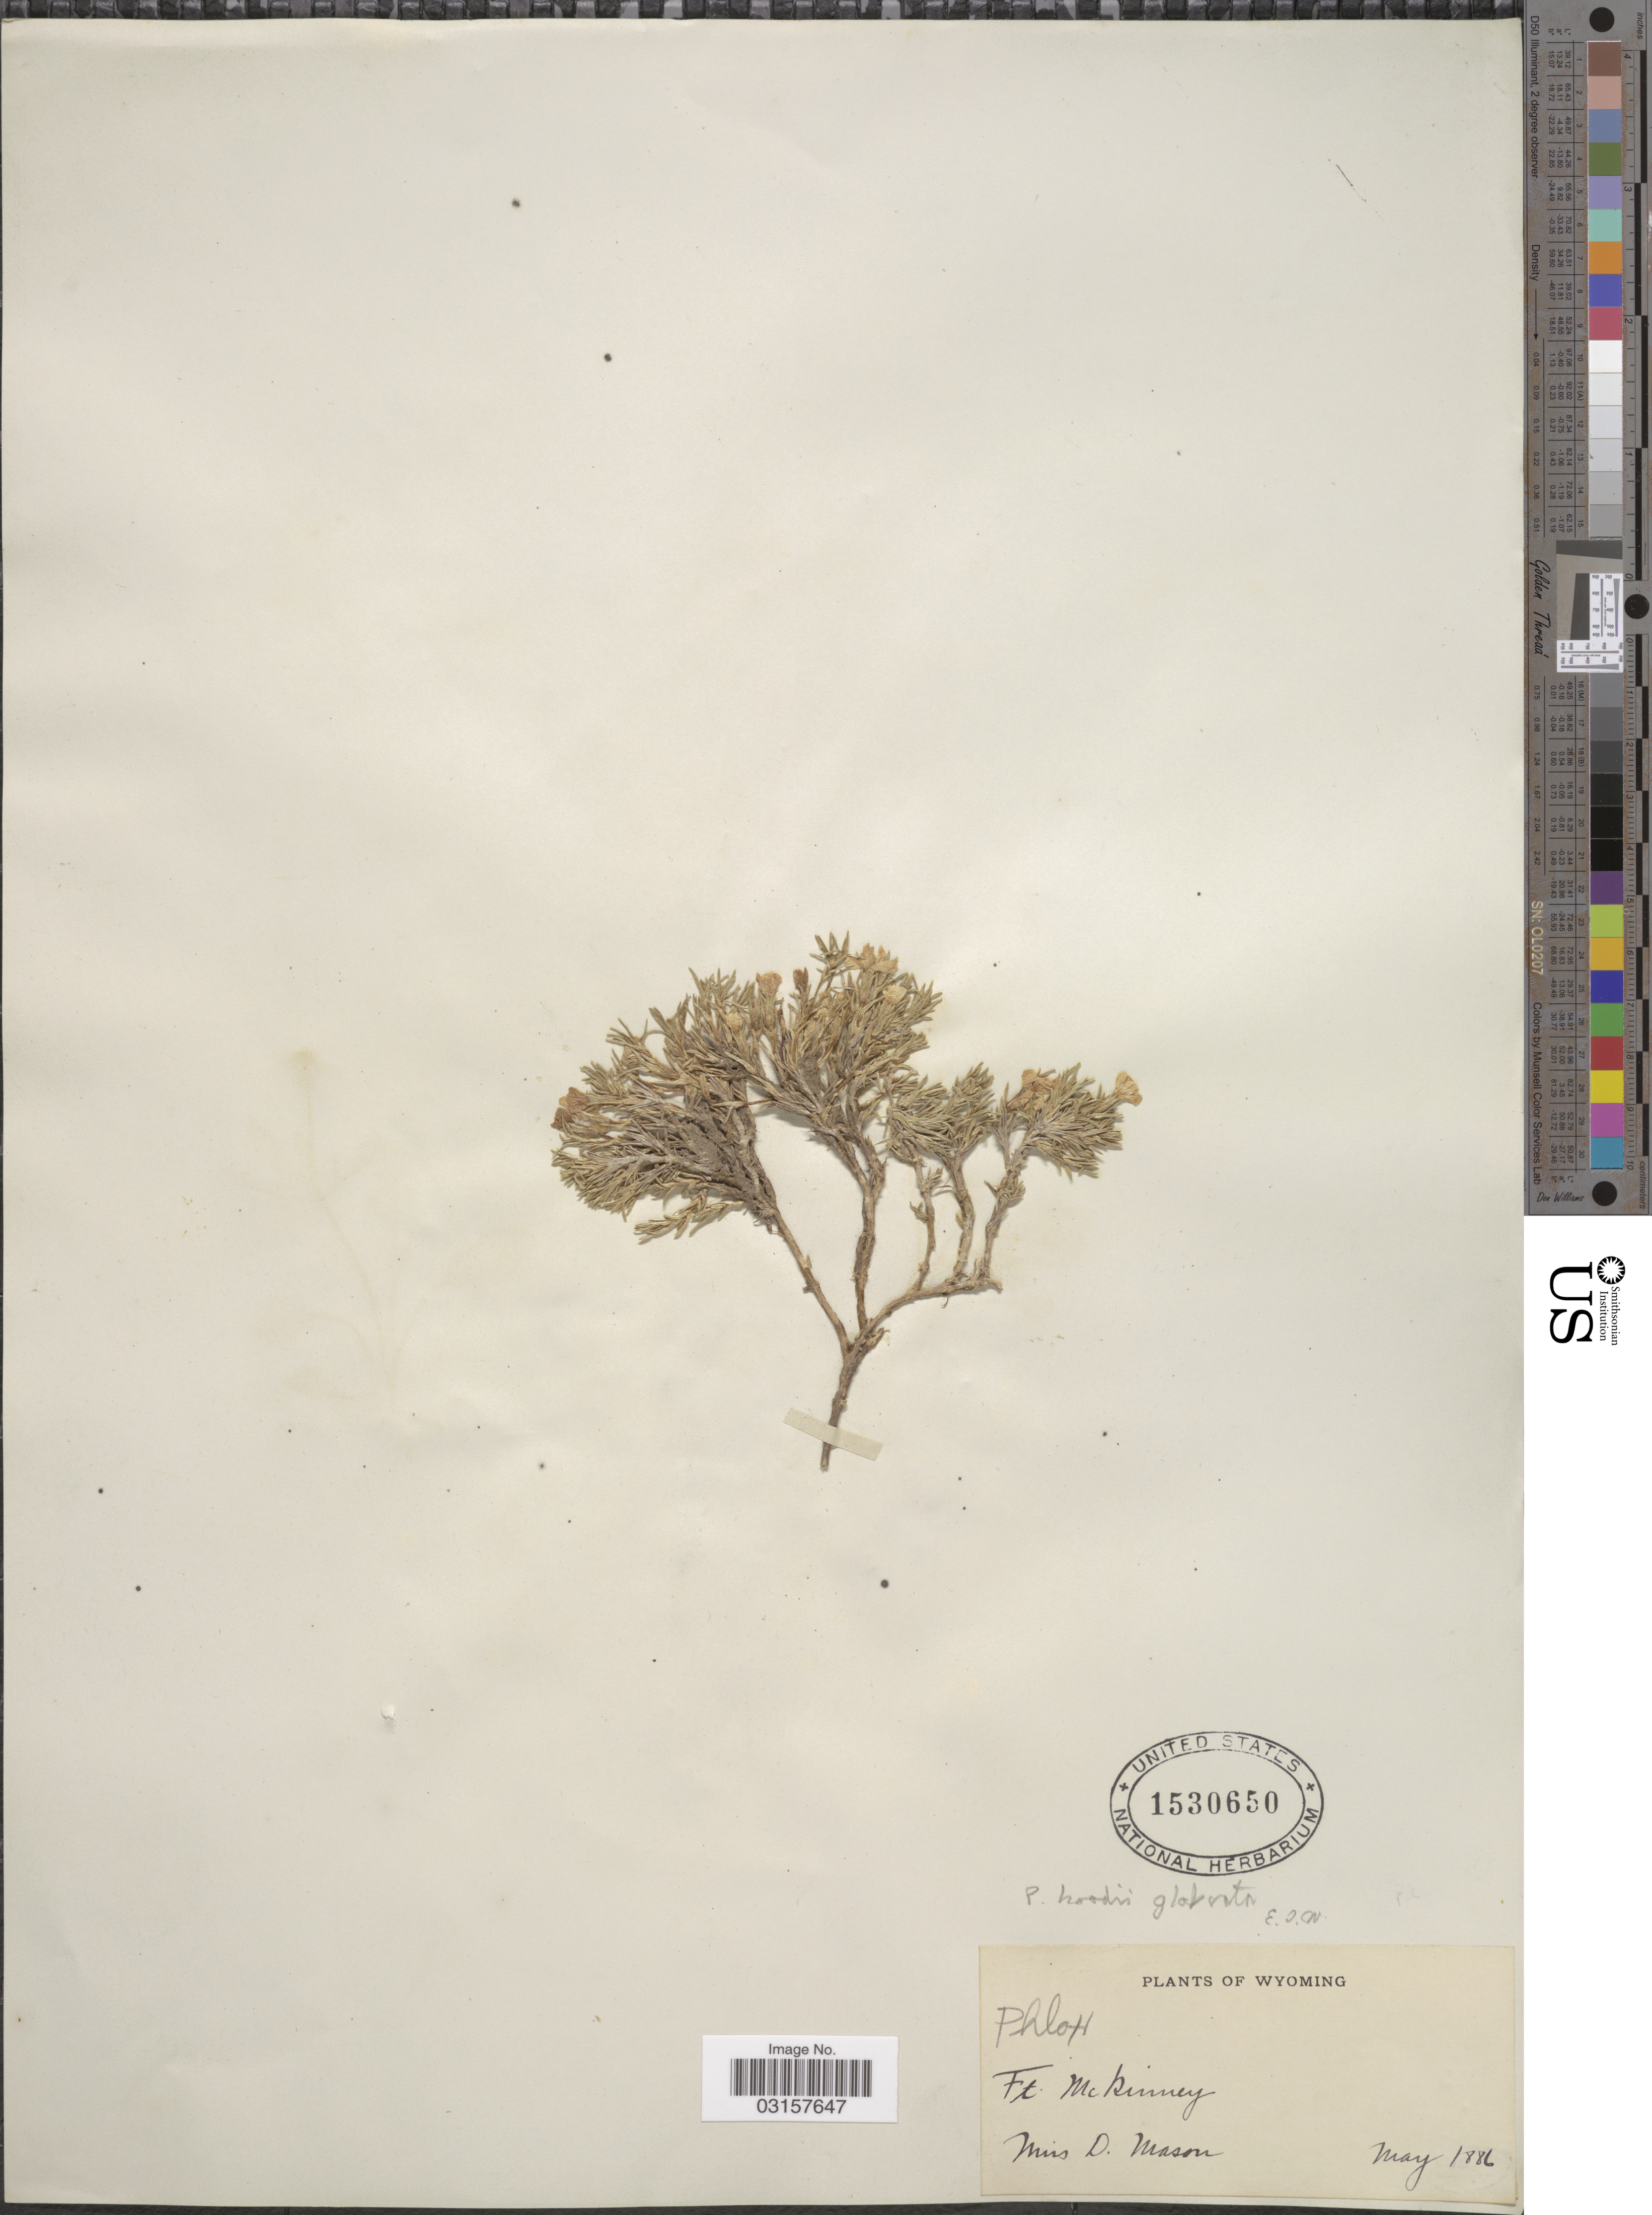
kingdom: Plantae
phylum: Tracheophyta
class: Magnoliopsida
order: Ericales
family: Polemoniaceae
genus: Phlox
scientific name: Phlox hoodii var. glabrata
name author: E.E. Nelson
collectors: D. Mason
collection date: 1886-05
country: United States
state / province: Wyoming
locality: Ft. McKinney.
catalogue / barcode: US 1530650